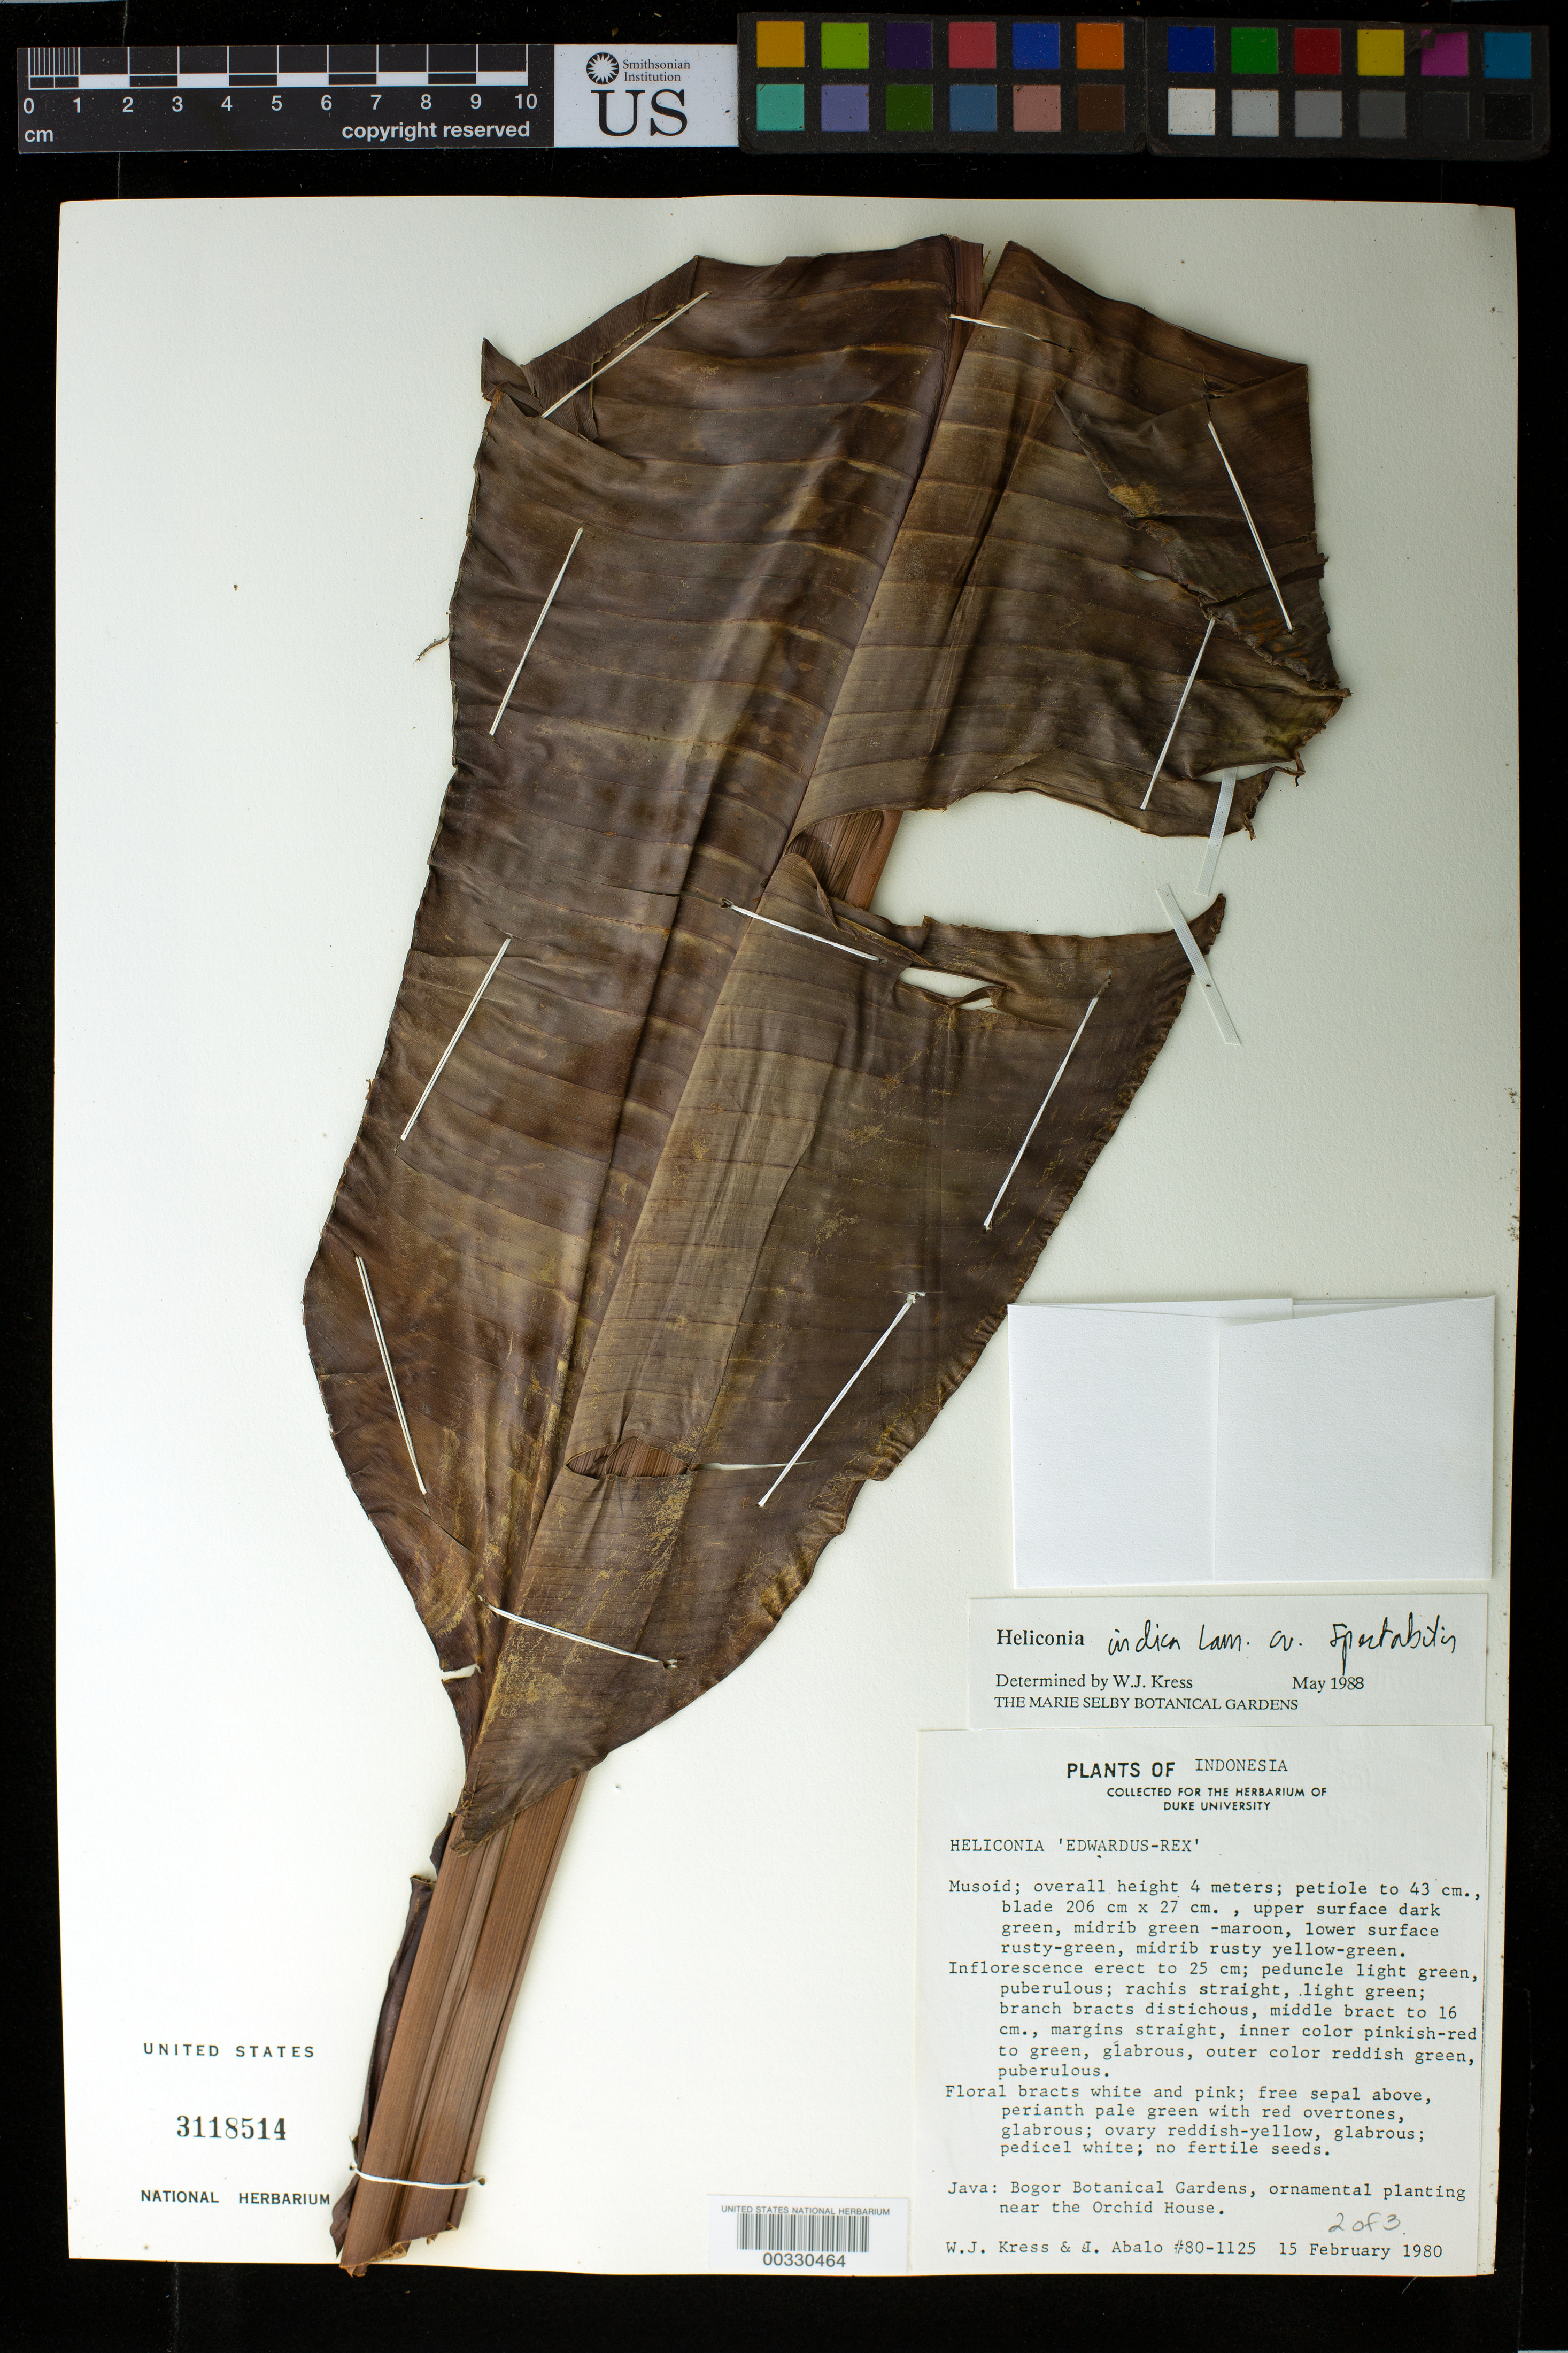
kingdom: Plantae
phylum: Tracheophyta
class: Liliopsida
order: Zingiberales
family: Heliconiaceae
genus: Heliconia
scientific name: Heliconia indica 'Spectabilis'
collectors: W. J. Kress & J. E. Abalo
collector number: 80-1125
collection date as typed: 15 Feb 1980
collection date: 1980-02-15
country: Indonesia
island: Java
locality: Bogor botanical gardens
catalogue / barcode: US 3118514